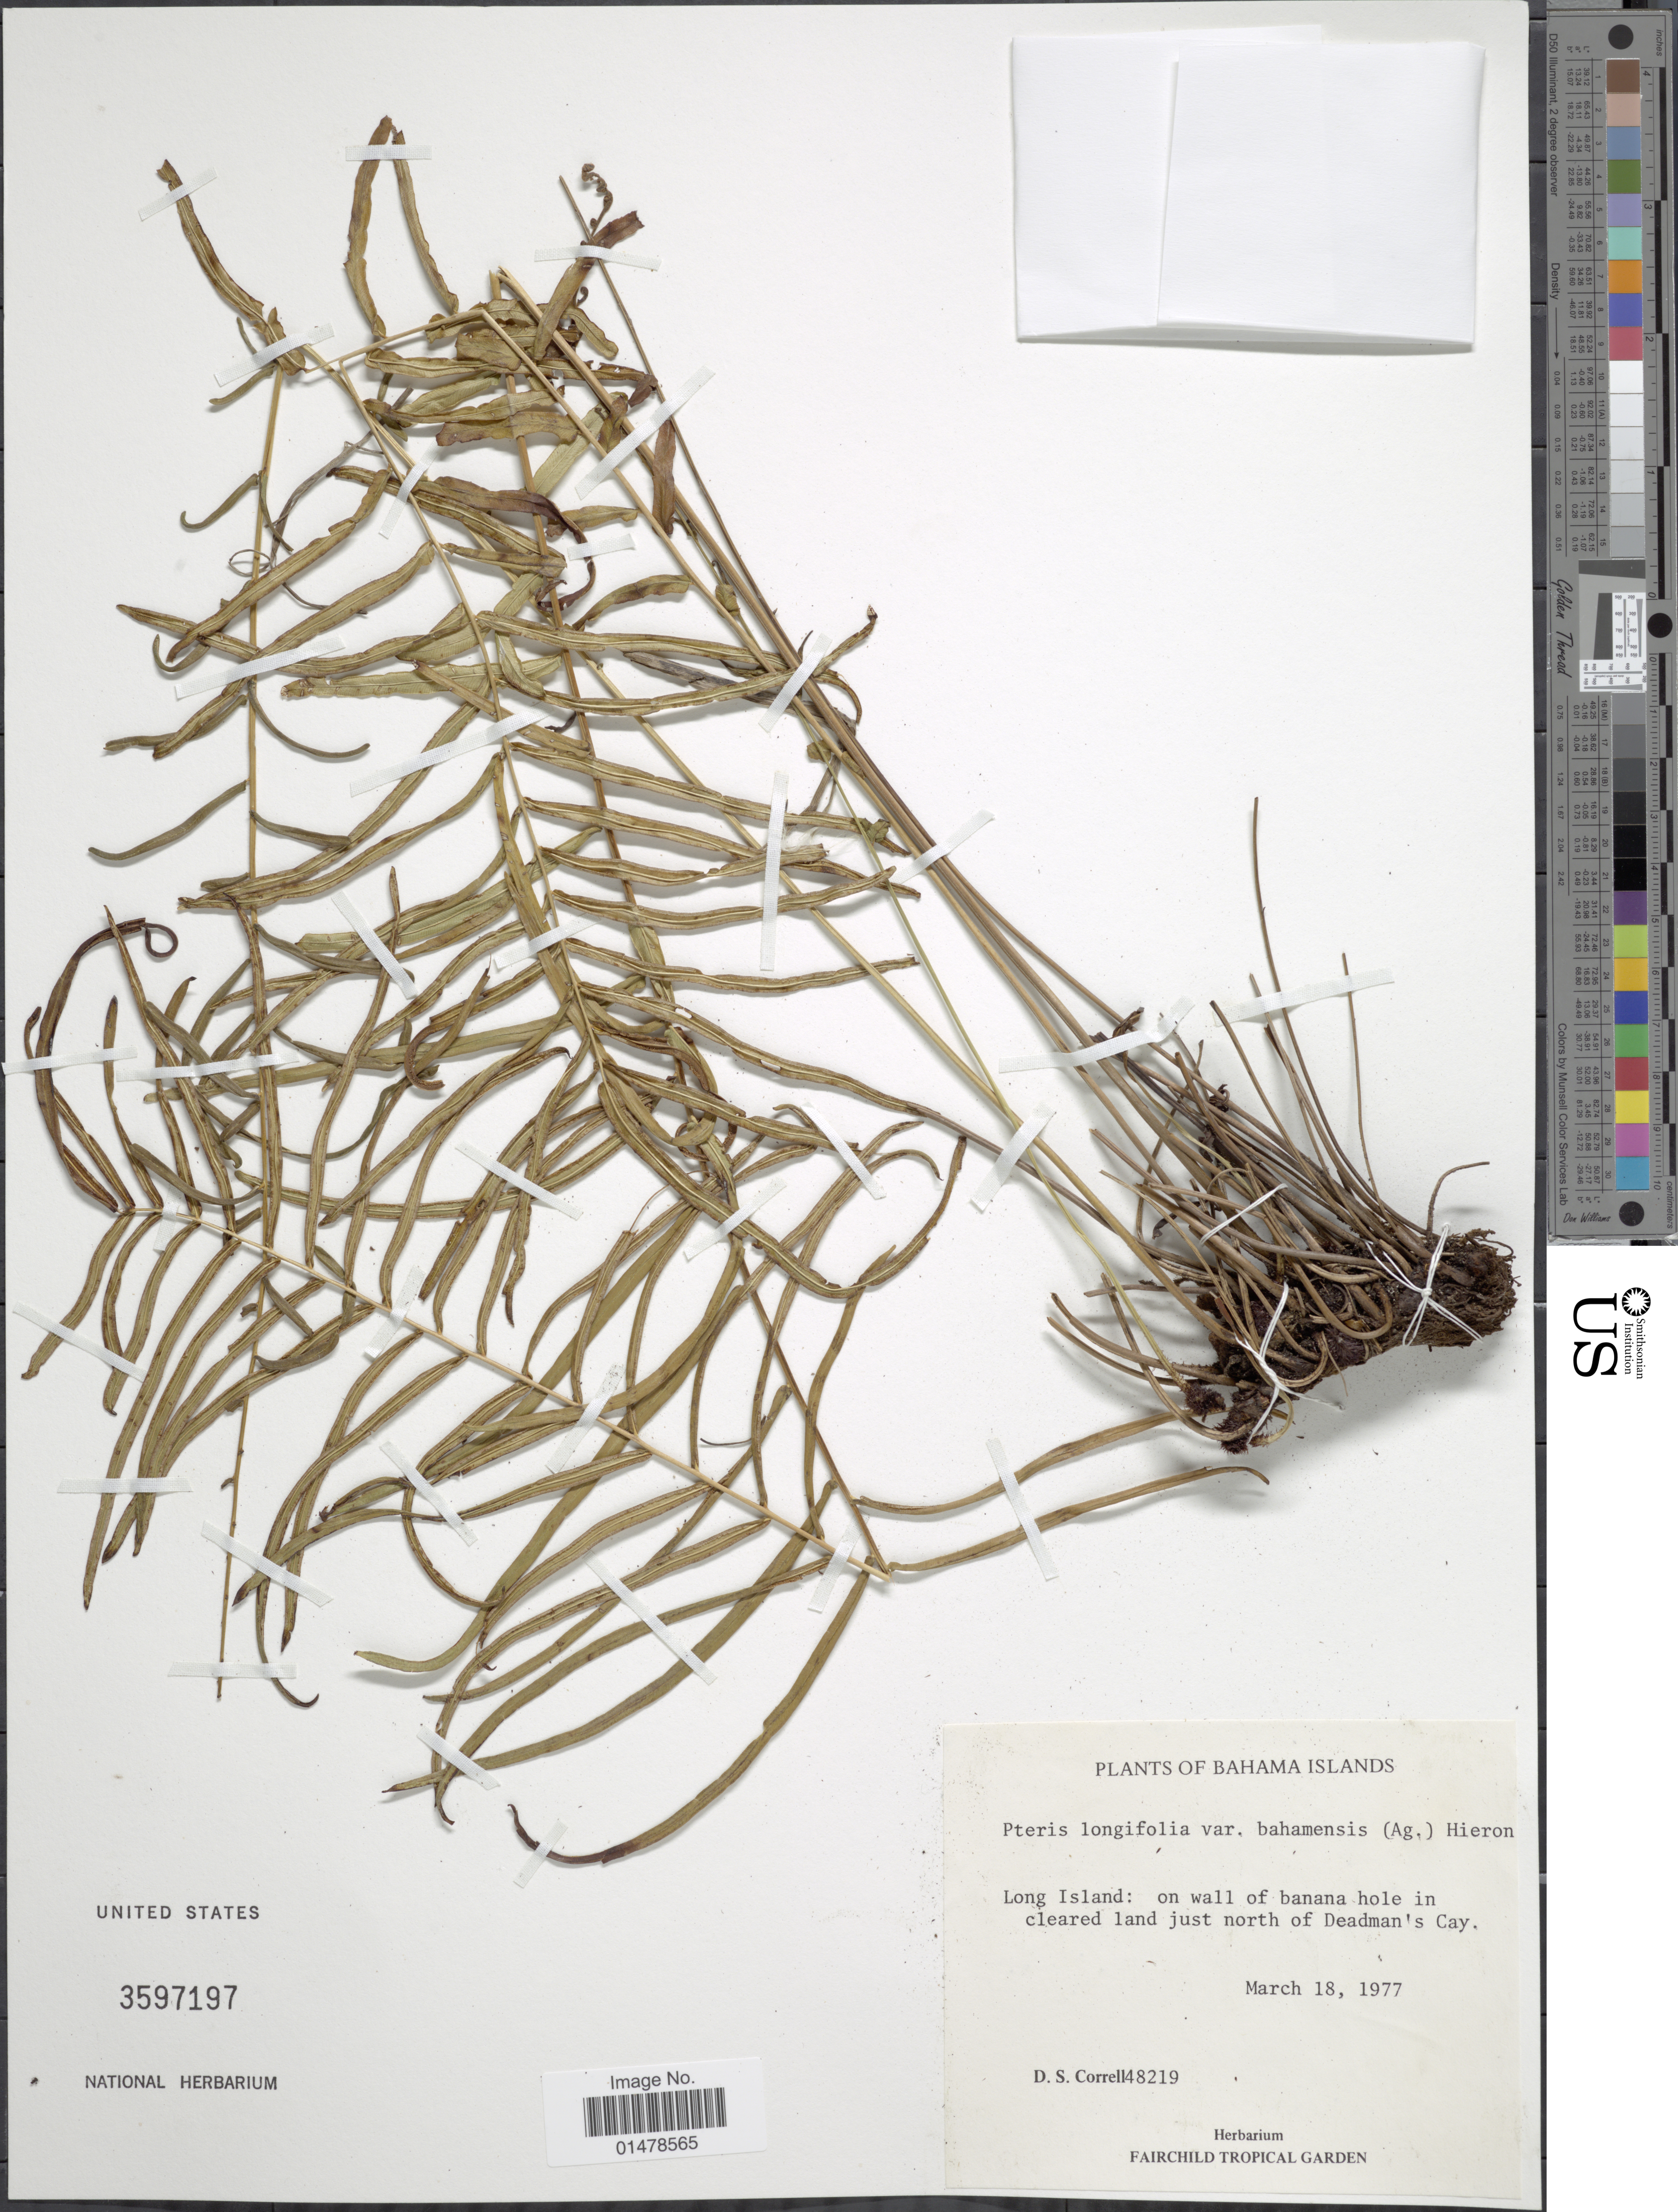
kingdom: Plantae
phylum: Tracheophyta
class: Polypodiopsida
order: Polypodiales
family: Pteridaceae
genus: Pteris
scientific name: Pteris bahamenis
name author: (J. Agardh) Fée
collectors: D. S. Correll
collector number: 48219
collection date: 1977-03-18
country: Bahamas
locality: Bahama Islands. Long Island: on wall of banana hole in cleared land just north of Deadman's Cay.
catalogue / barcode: US 3597197